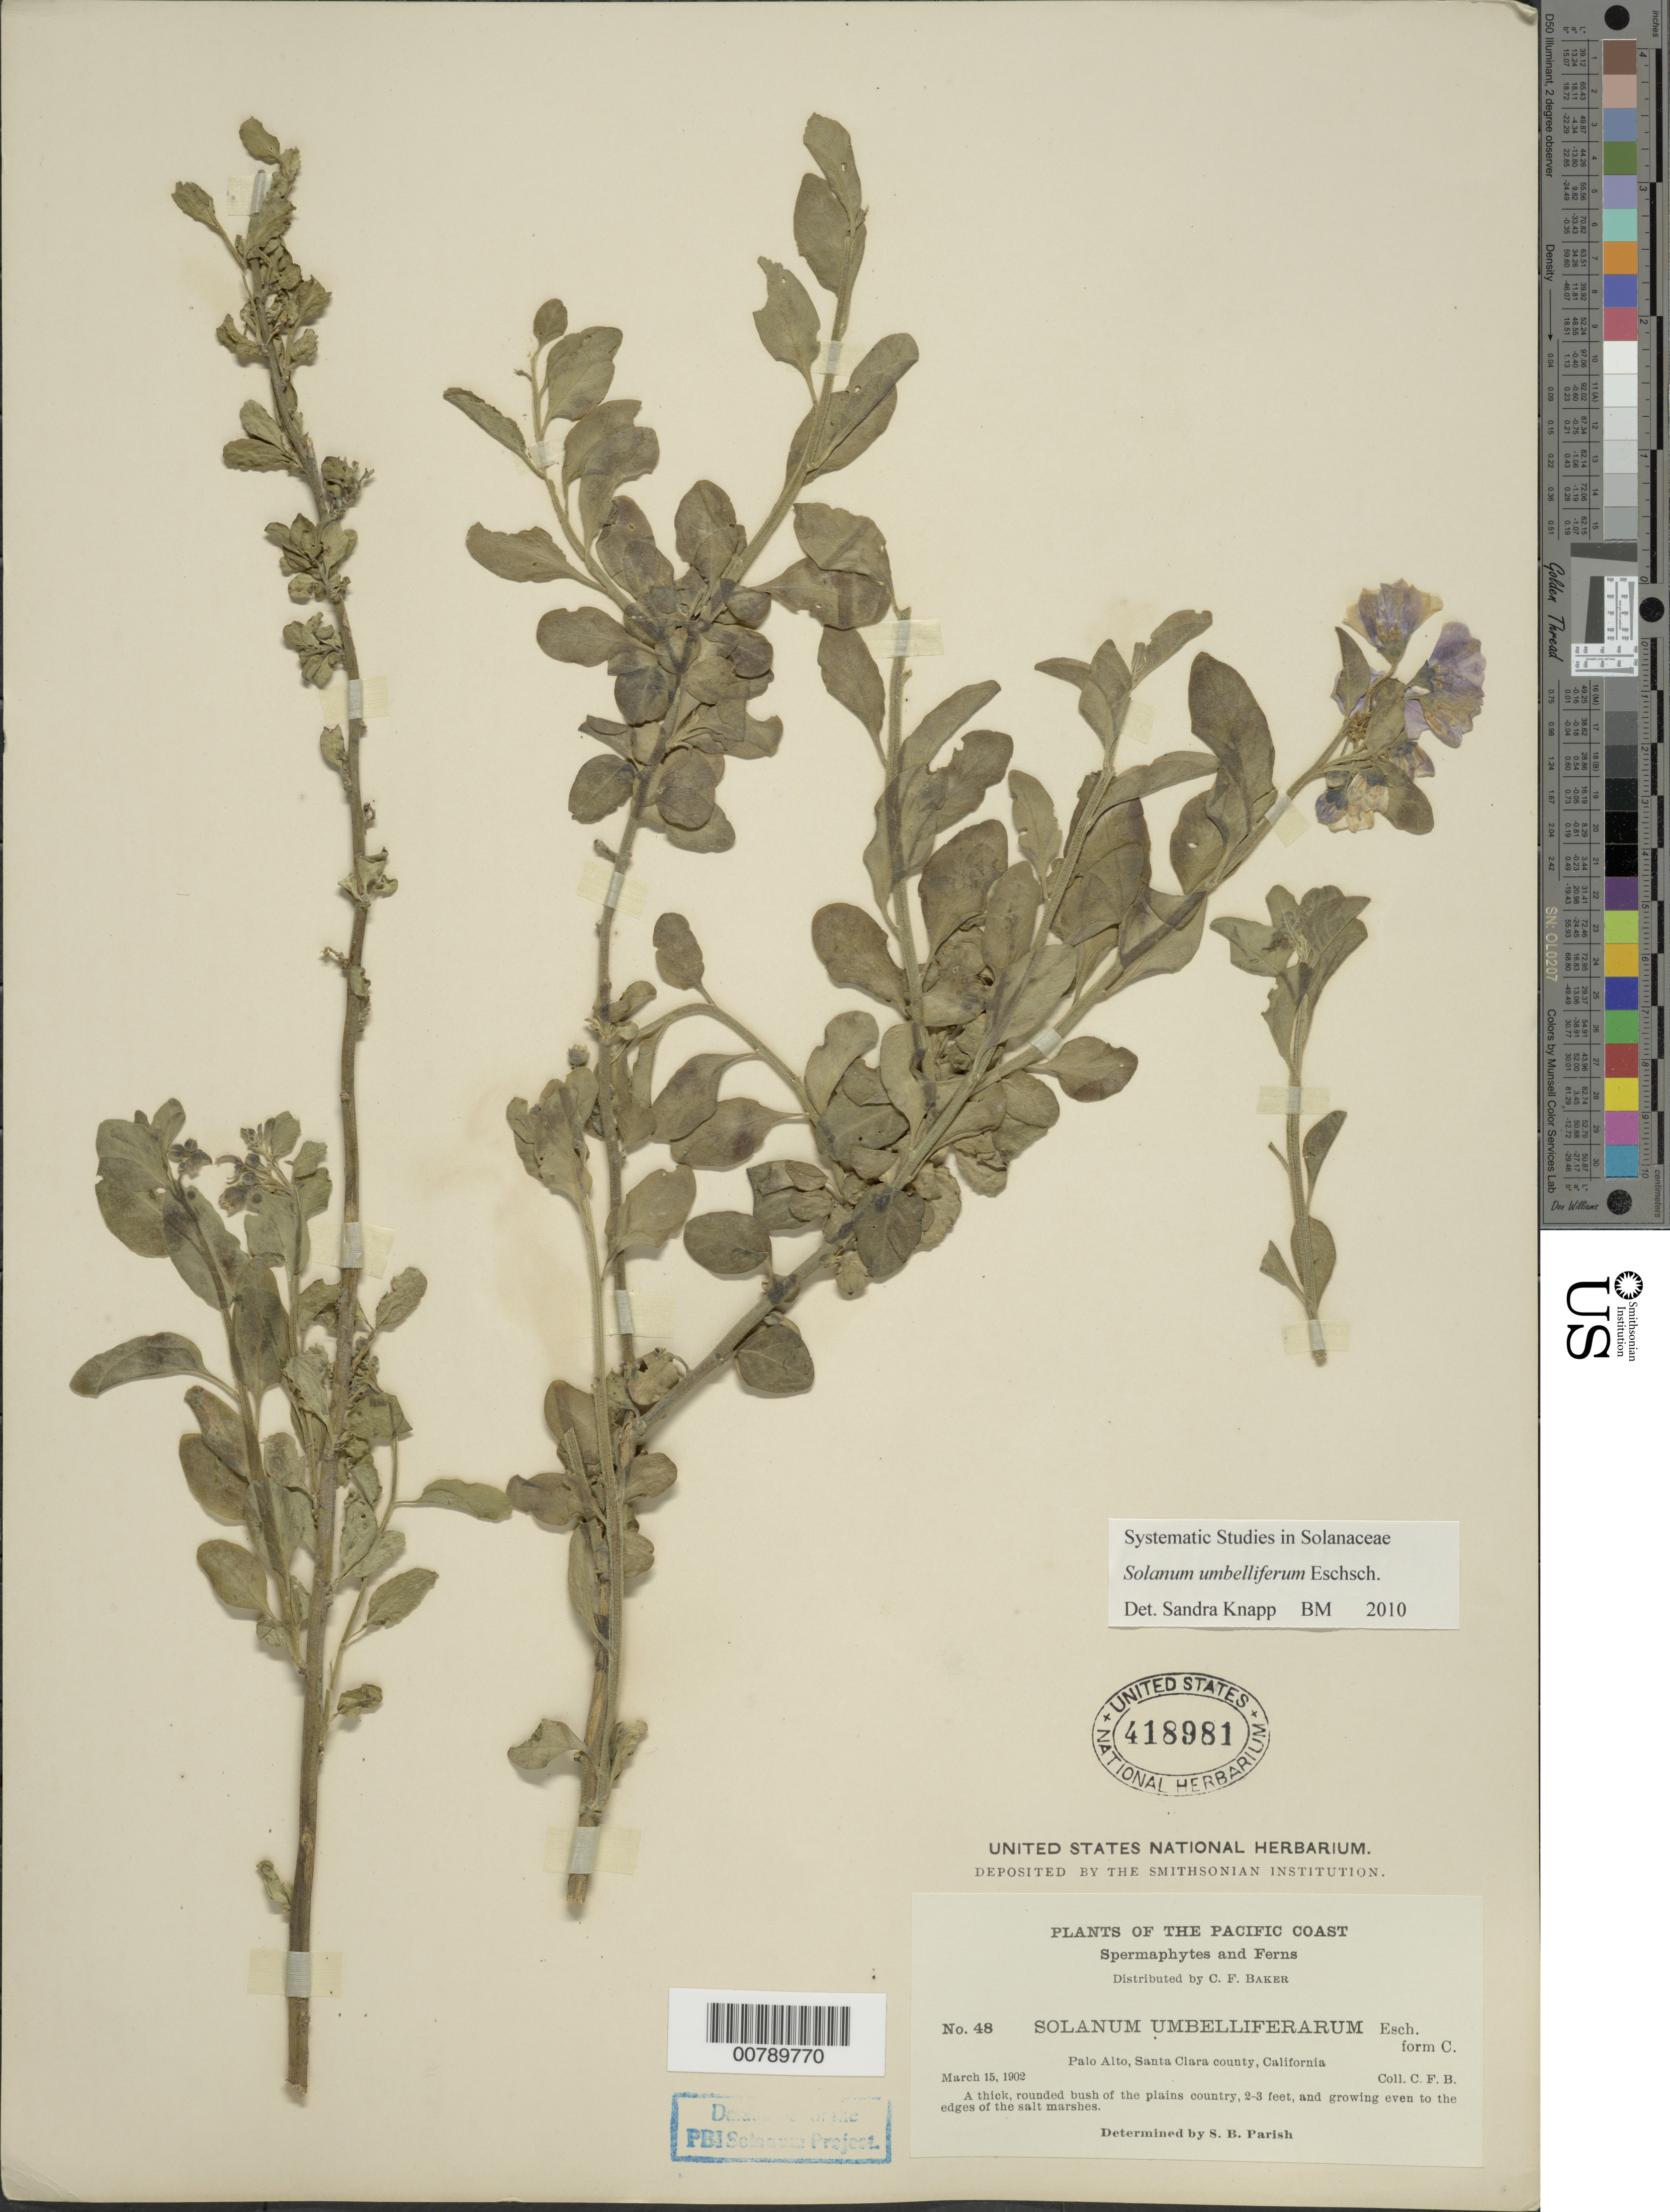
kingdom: Plantae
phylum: Tracheophyta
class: Magnoliopsida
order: Solanales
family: Solanaceae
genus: Solanum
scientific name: Solanum umbelliferum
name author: Eschsch.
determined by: Knapp, S. D.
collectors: C. F. Baker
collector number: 48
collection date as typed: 15 Mar 1902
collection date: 1902-03-15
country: United States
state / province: California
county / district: Santa Clara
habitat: bush 2-3 ft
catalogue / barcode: US 418981